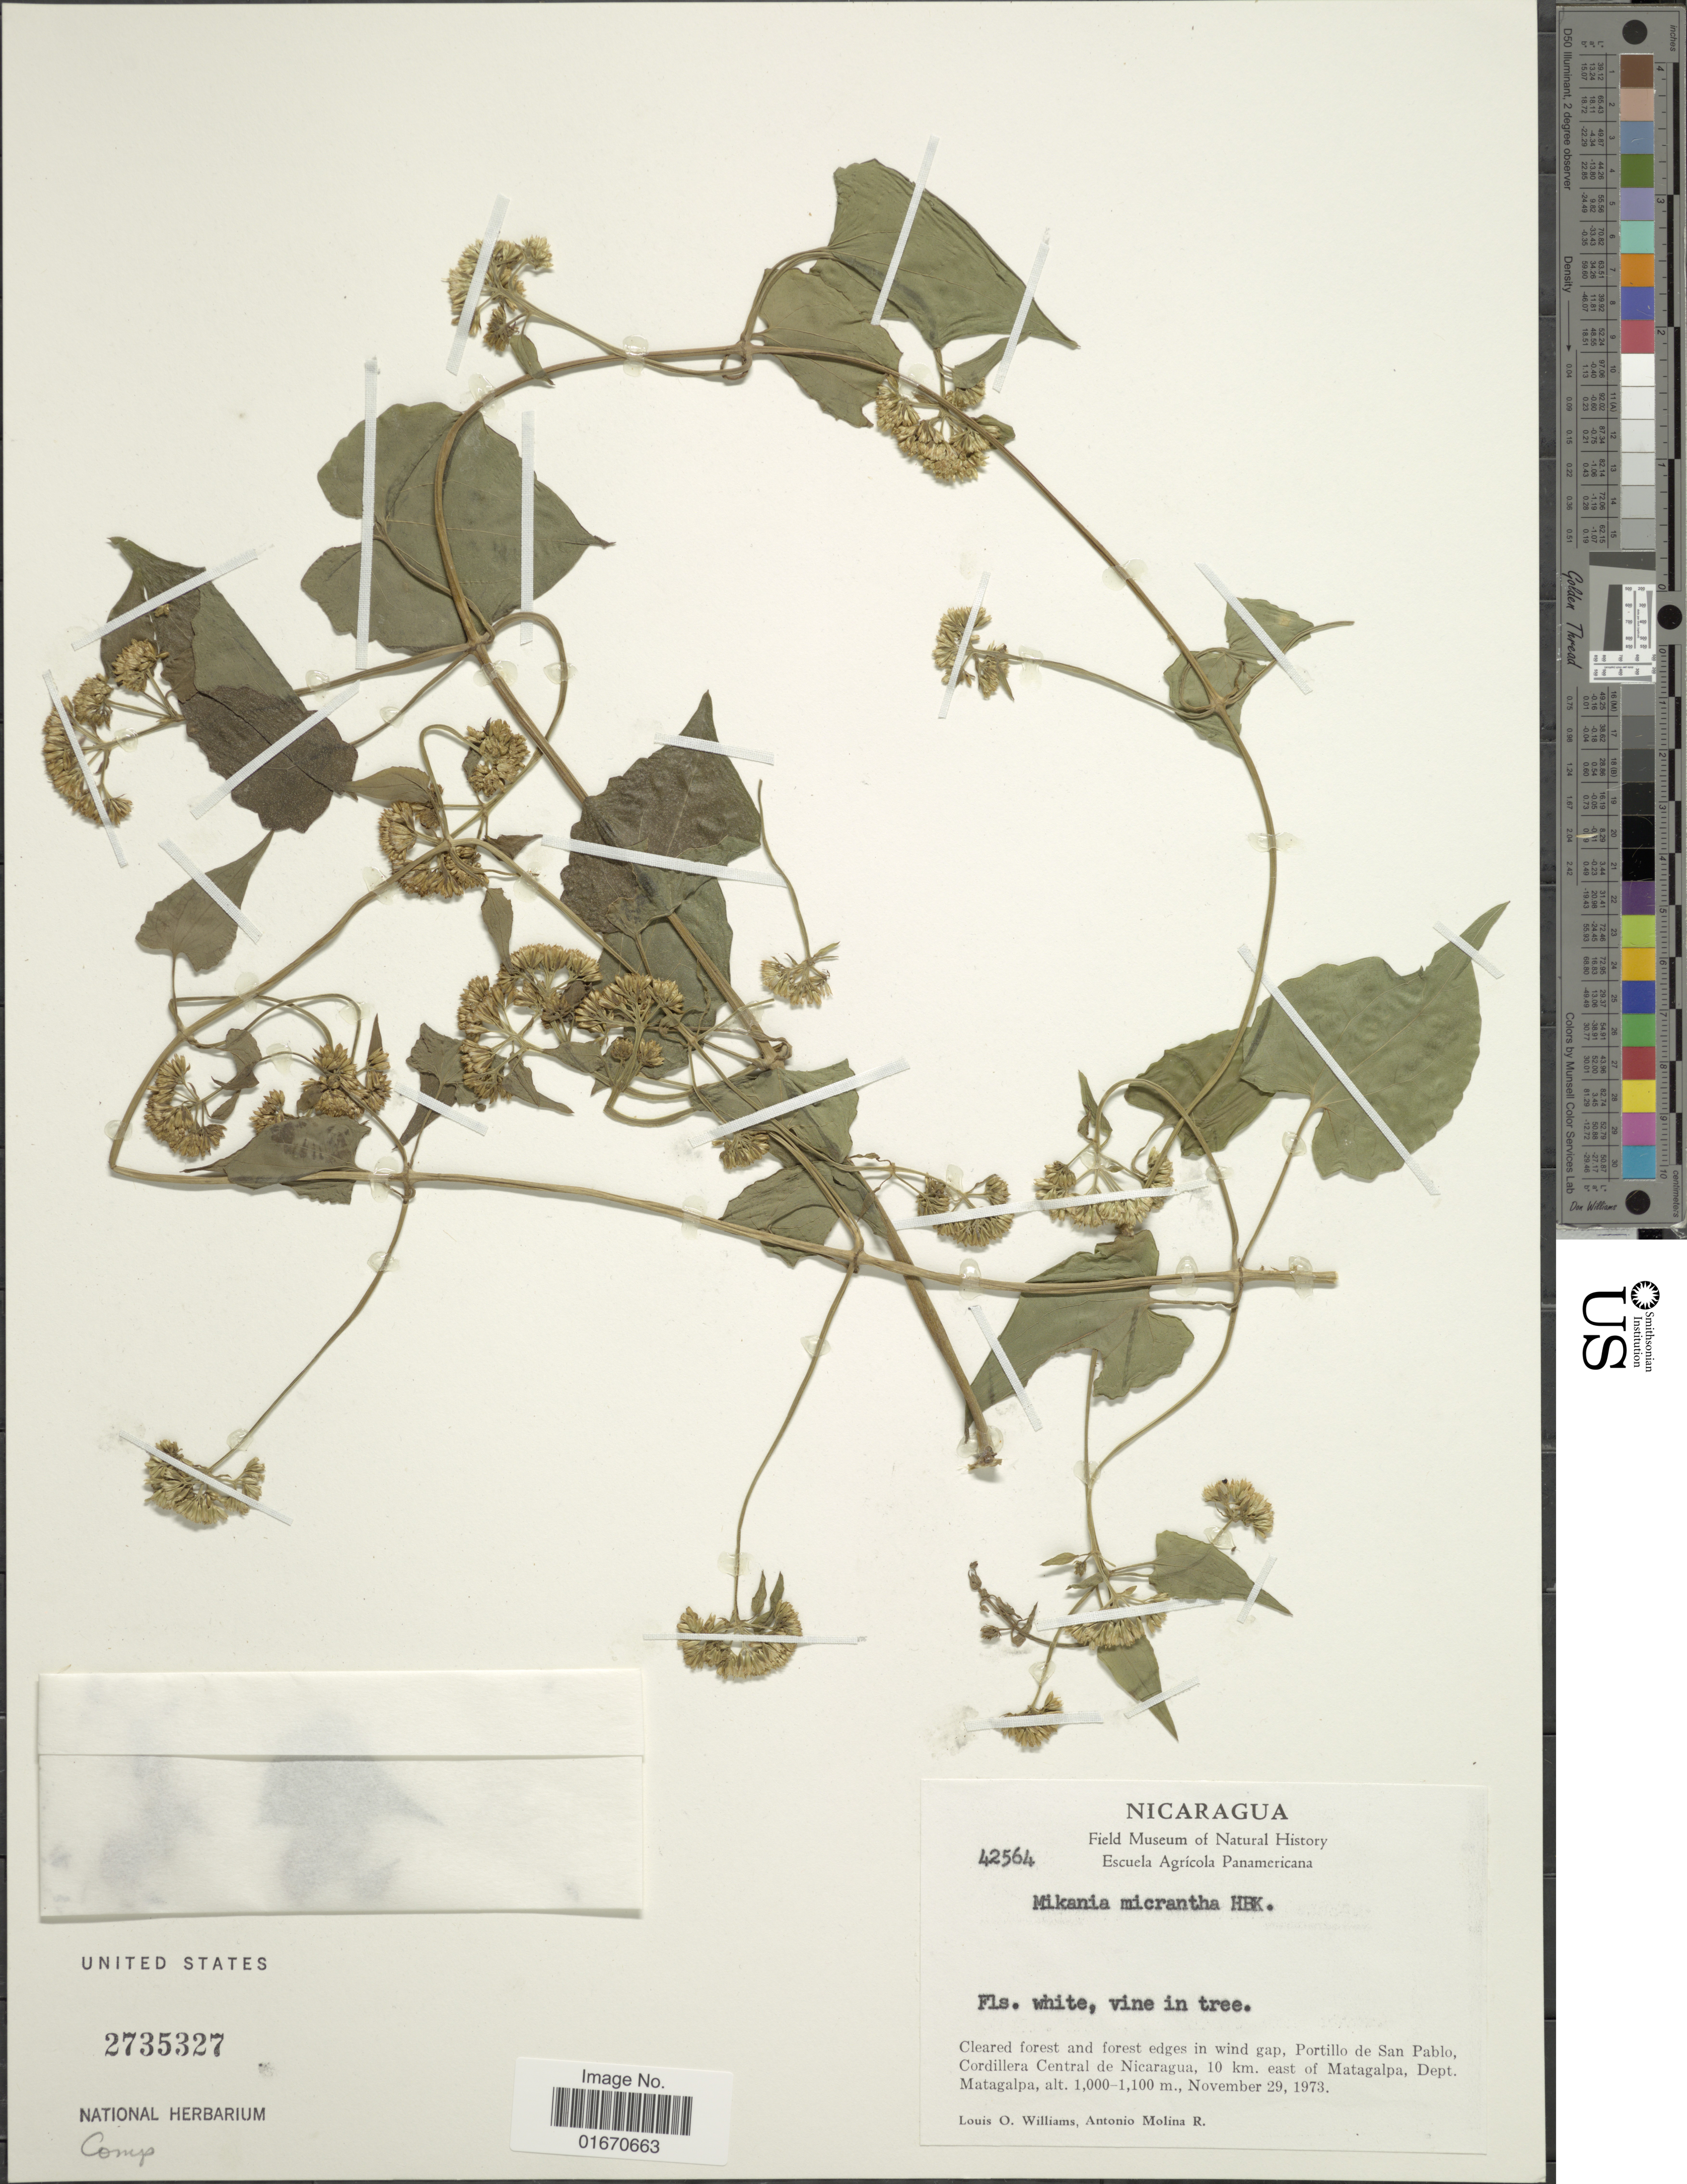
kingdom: Plantae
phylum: Tracheophyta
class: Magnoliopsida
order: Asterales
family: Asteraceae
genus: Mikania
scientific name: Mikania micrantha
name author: Kunth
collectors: L. O. Williams & A. Molina R.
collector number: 42564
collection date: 1973-11-29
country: Nicaragua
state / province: Matagalpa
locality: Portillo de San Pablo, Cordillera Central de Nicaragua, 10 km east of Matagalpa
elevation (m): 1000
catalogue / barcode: US 2735327